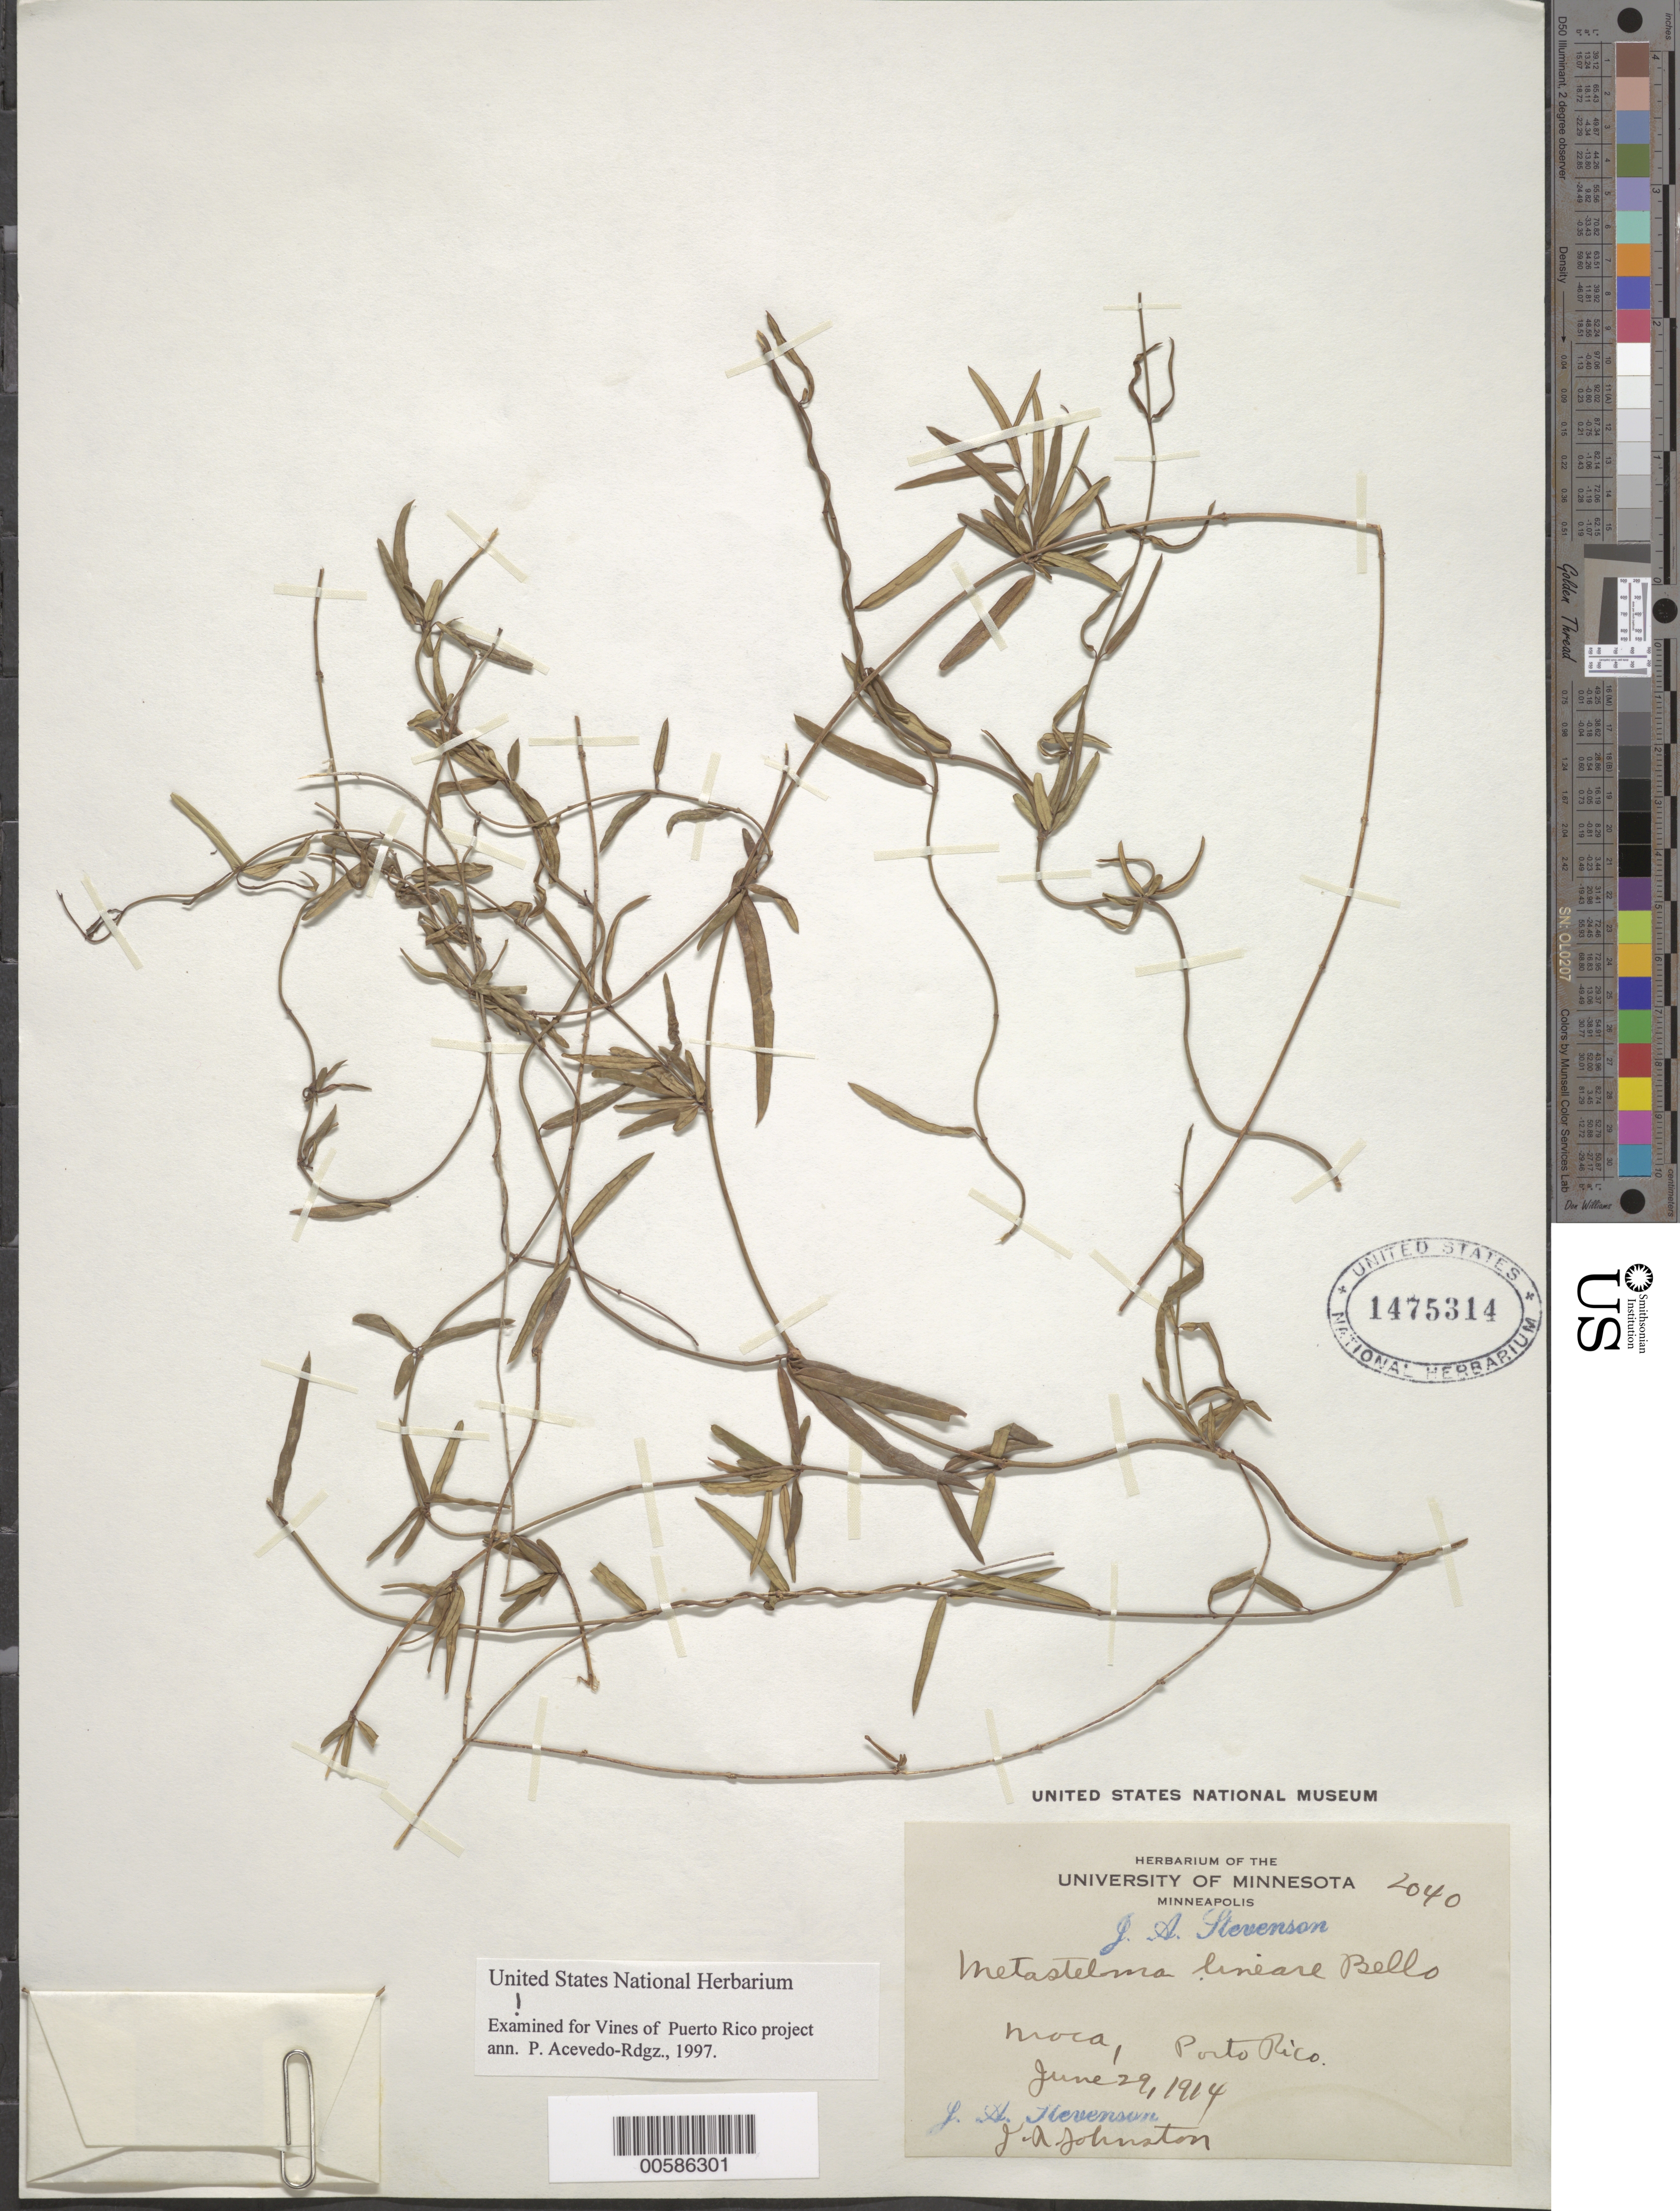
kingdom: Plantae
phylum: Tracheophyta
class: Magnoliopsida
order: Gentianales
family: Apocynaceae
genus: Metastelma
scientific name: Metastelma lineare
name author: Bello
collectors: J. Stevenson & J. Johnston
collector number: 2040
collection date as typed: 29 Jun 1914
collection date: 1914-06-29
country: Puerto Rico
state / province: Moca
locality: Moca.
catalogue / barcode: US 1475314